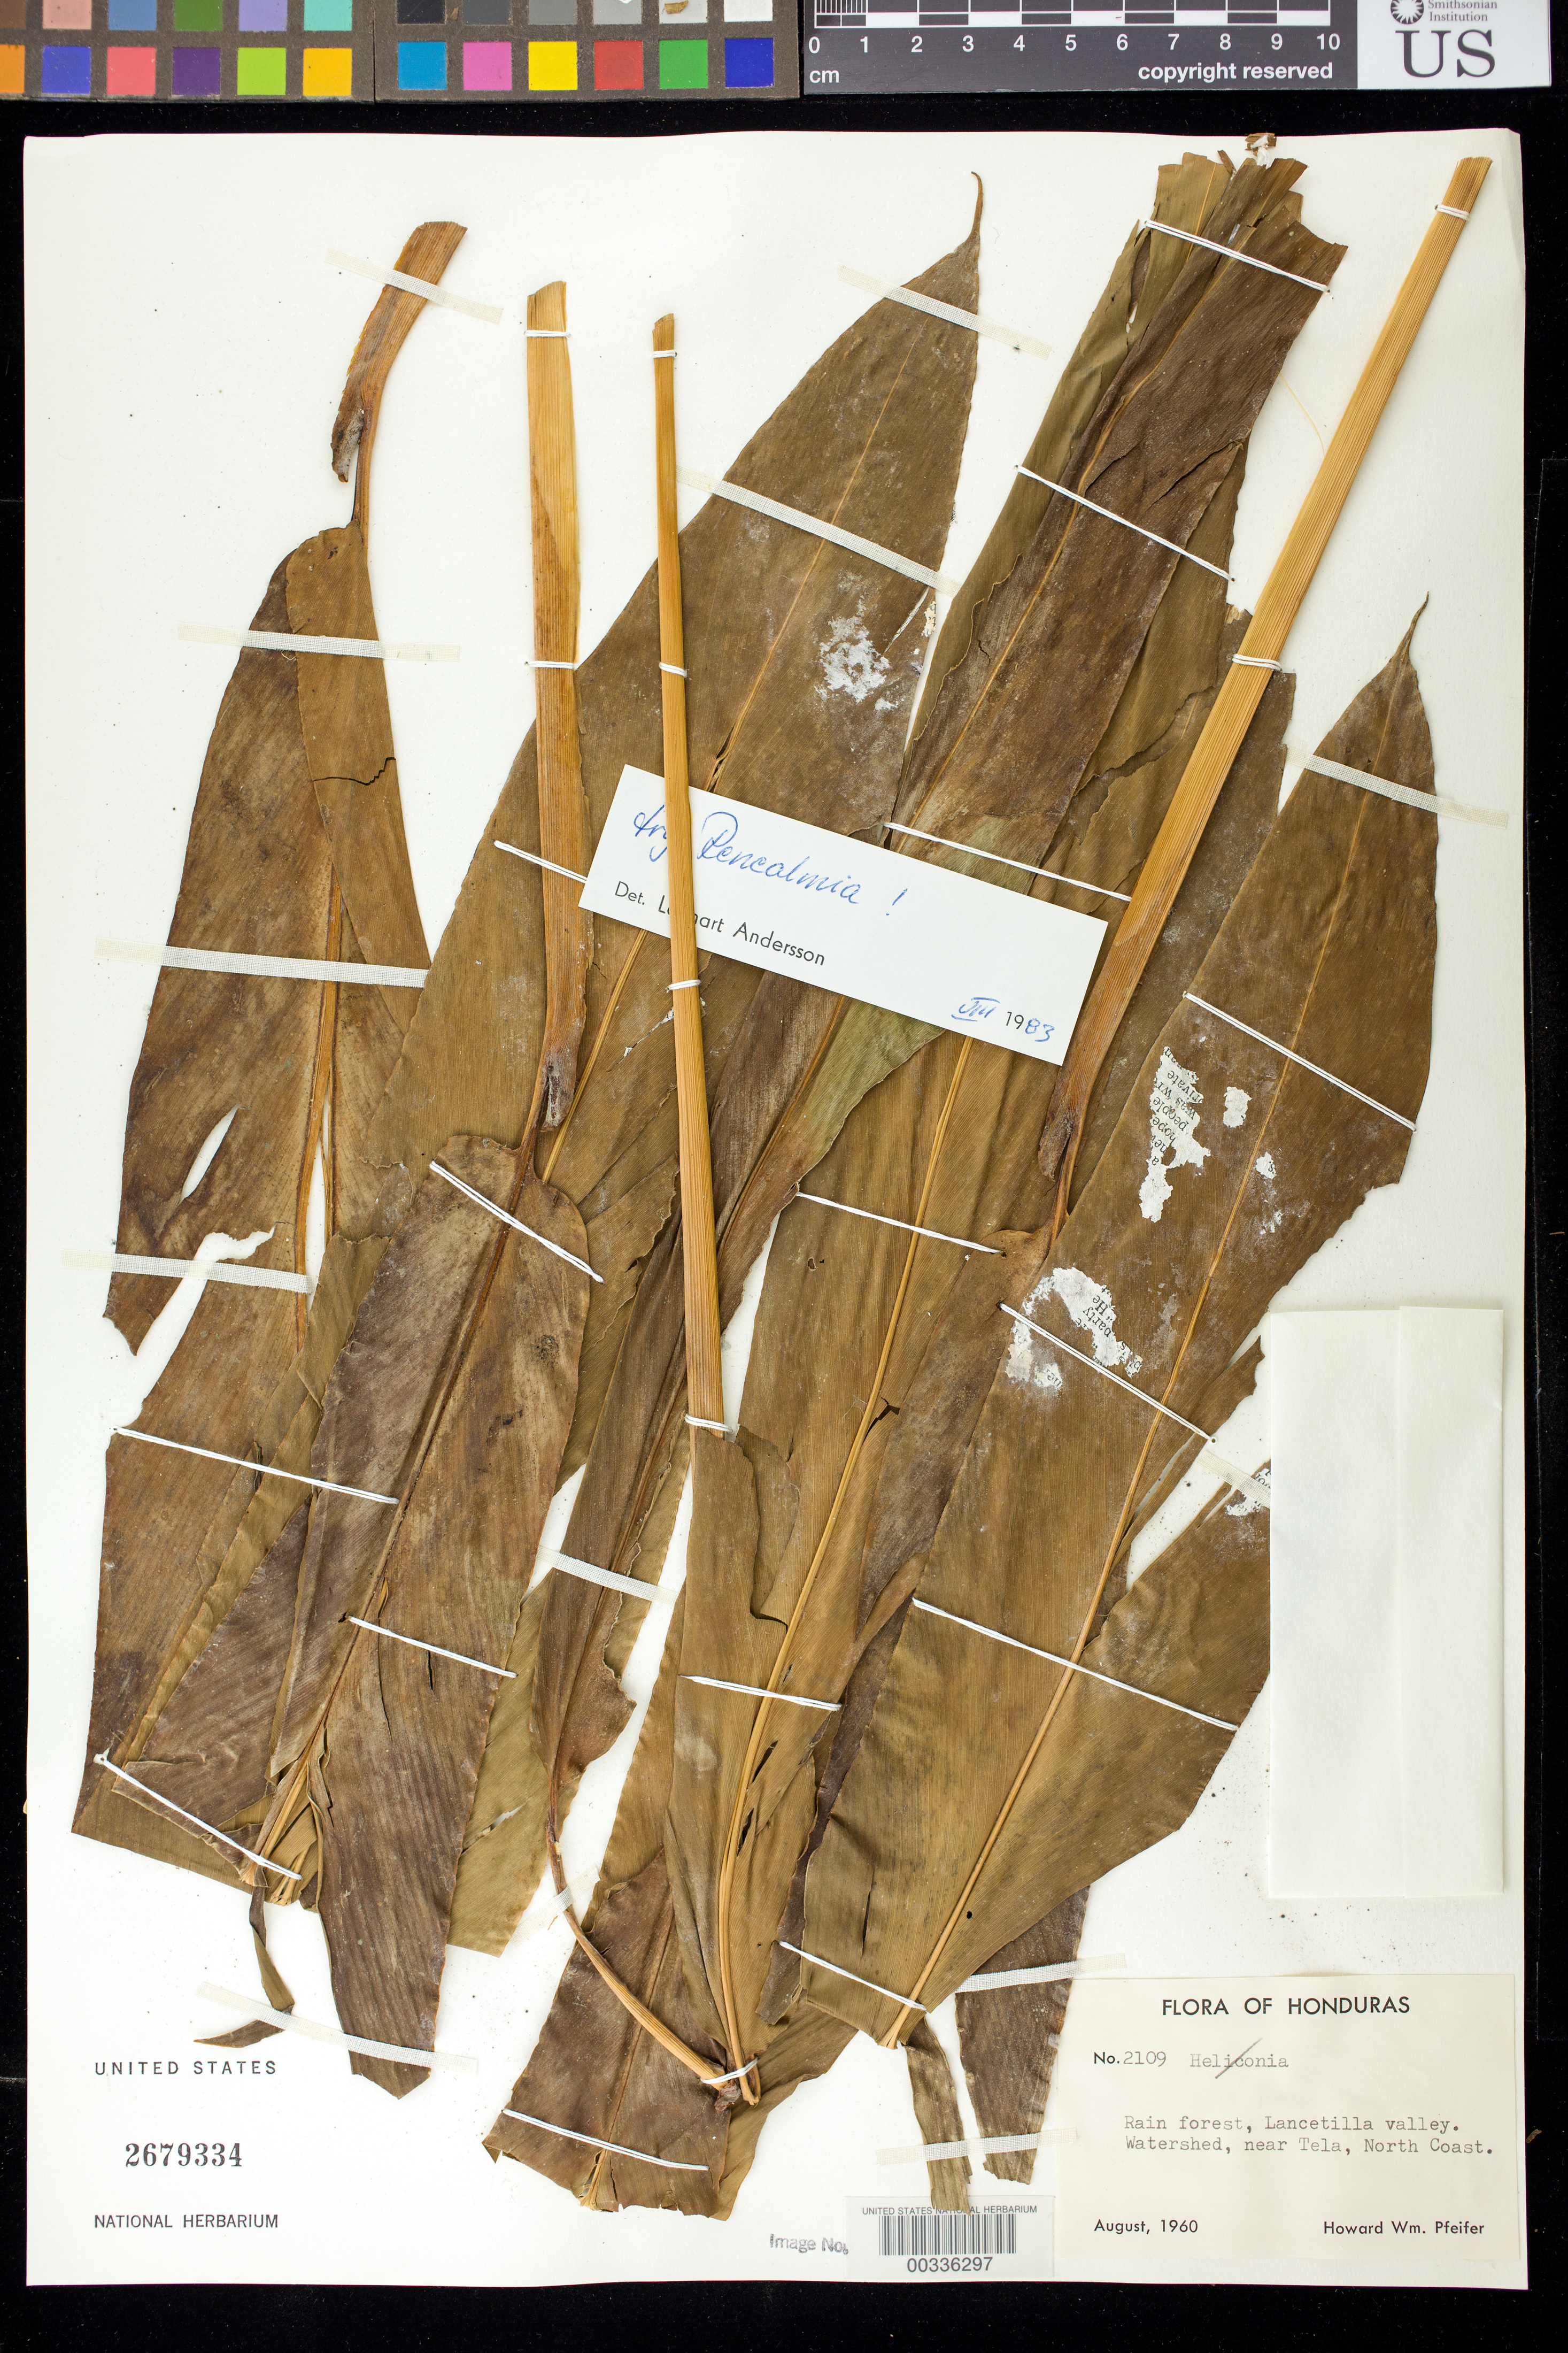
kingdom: Plantae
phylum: Tracheophyta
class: Liliopsida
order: Zingiberales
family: Zingiberaceae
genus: Renealmia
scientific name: Renealmia sp.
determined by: Andersson, [Bengt] Lennart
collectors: H. W. Pfeifer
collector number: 2109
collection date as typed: Aug 1960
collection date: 1960-08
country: Honduras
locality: Lancetilla Valley, watershed, near Tela, north coast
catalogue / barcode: US 2679334